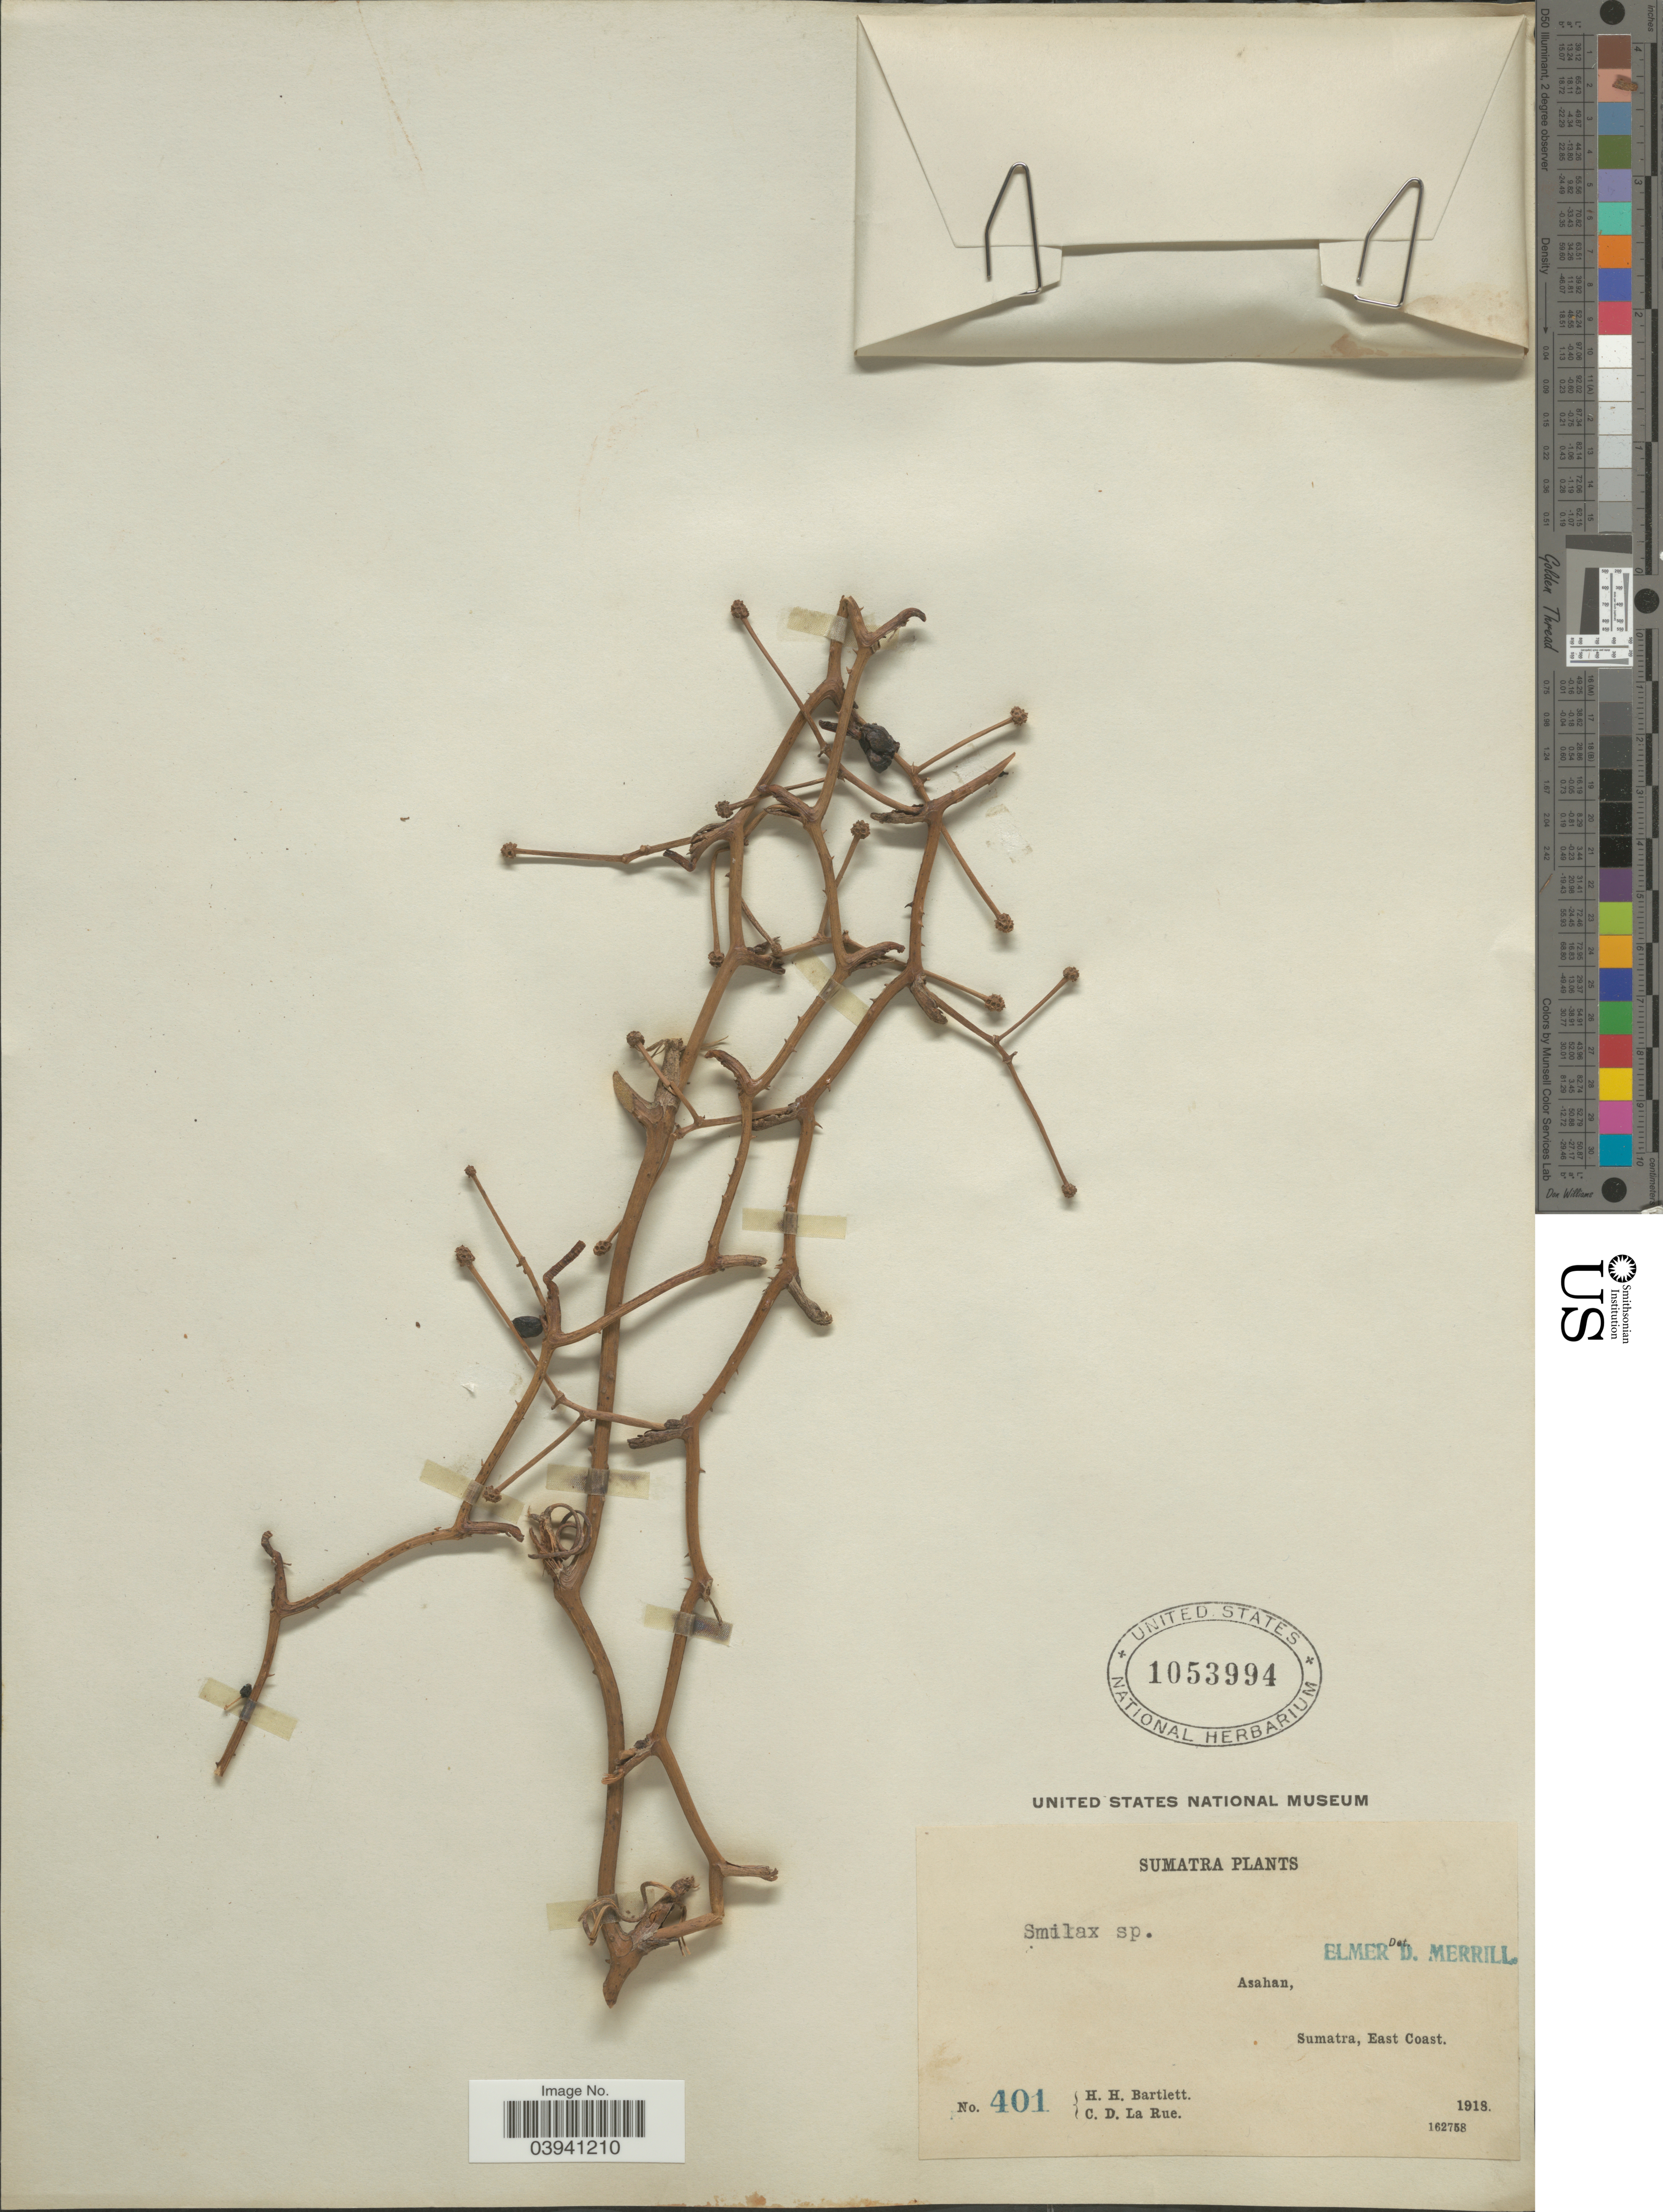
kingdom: Plantae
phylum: Tracheophyta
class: Liliopsida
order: Liliales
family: Smilacaceae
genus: Smilax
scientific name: Smilax sp.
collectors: H. H. Bartlett & C. La Rue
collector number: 401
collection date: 1918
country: Indonesia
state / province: Sumatra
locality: Asahan, Sumatra, East Coast.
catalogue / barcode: US 1053994